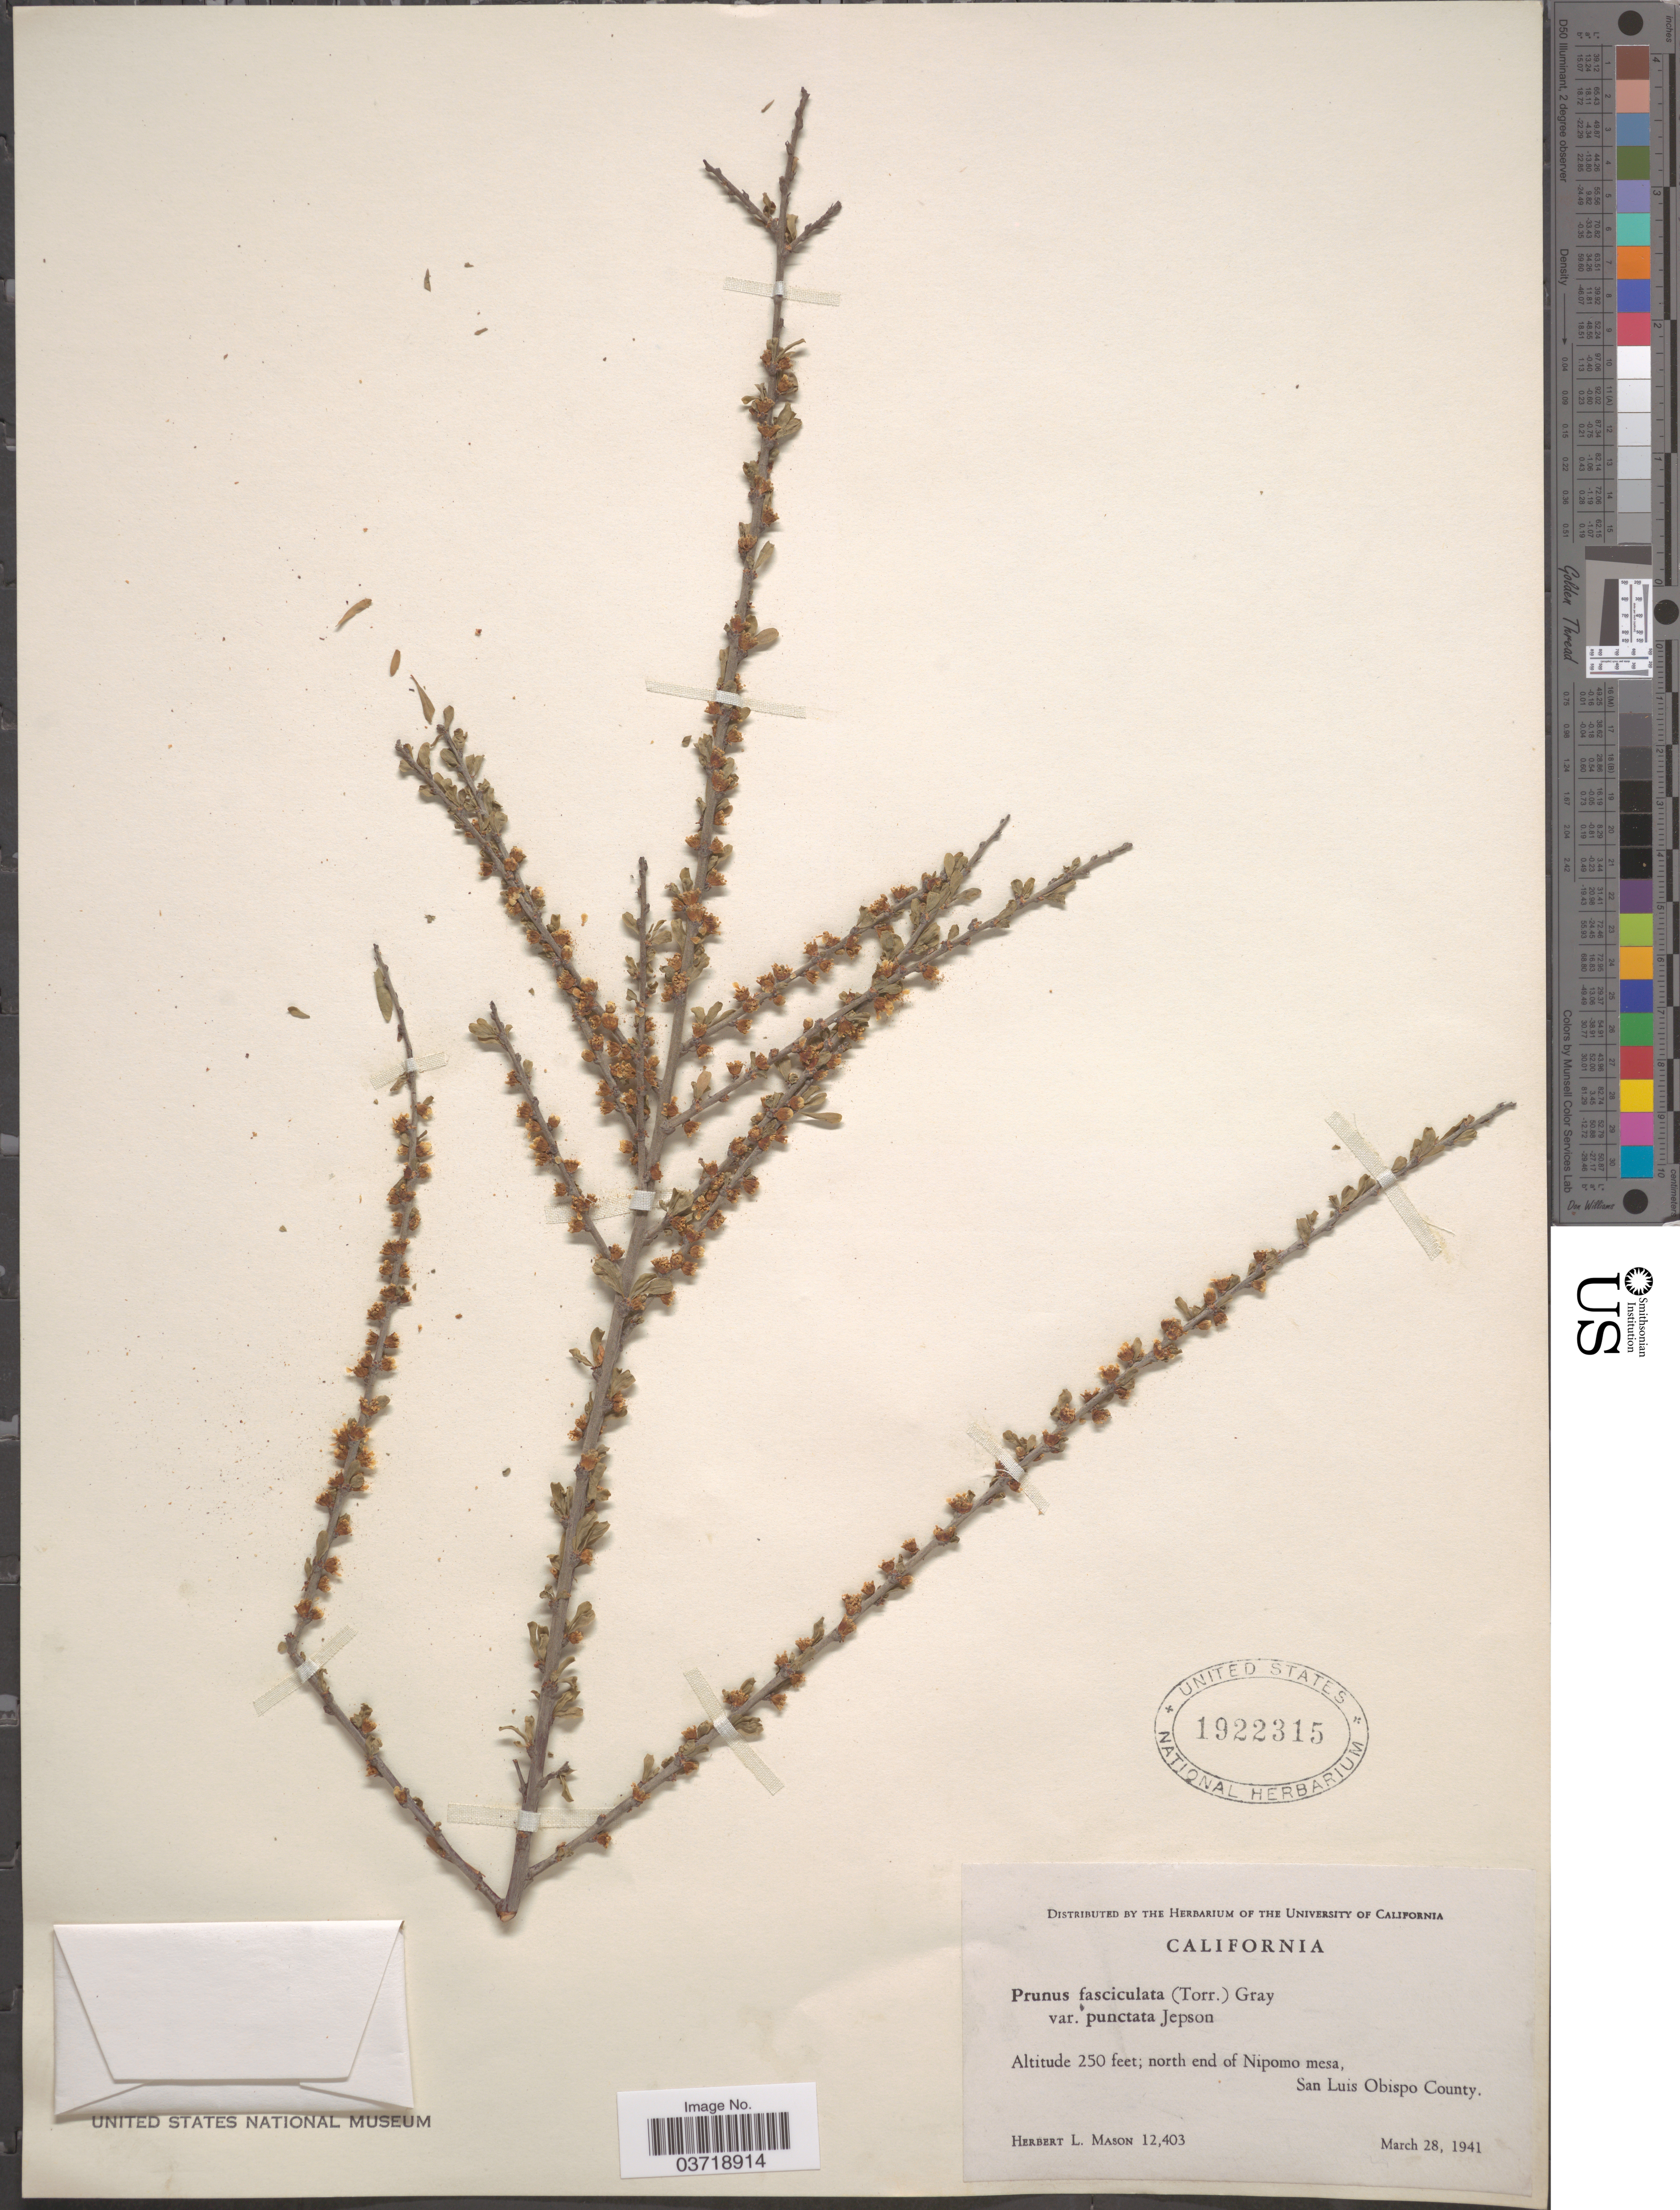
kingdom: Plantae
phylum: Tracheophyta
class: Magnoliopsida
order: Rosales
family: Rosaceae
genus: Prunus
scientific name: Prunus fasciculata var. punctata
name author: Jeps.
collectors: H. L. Mason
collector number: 12403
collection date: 1941-03-28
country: United States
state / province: California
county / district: San Luis Obispo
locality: North end of Nipomo mesa, San Luis Obispo County.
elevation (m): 76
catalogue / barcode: US 1922315